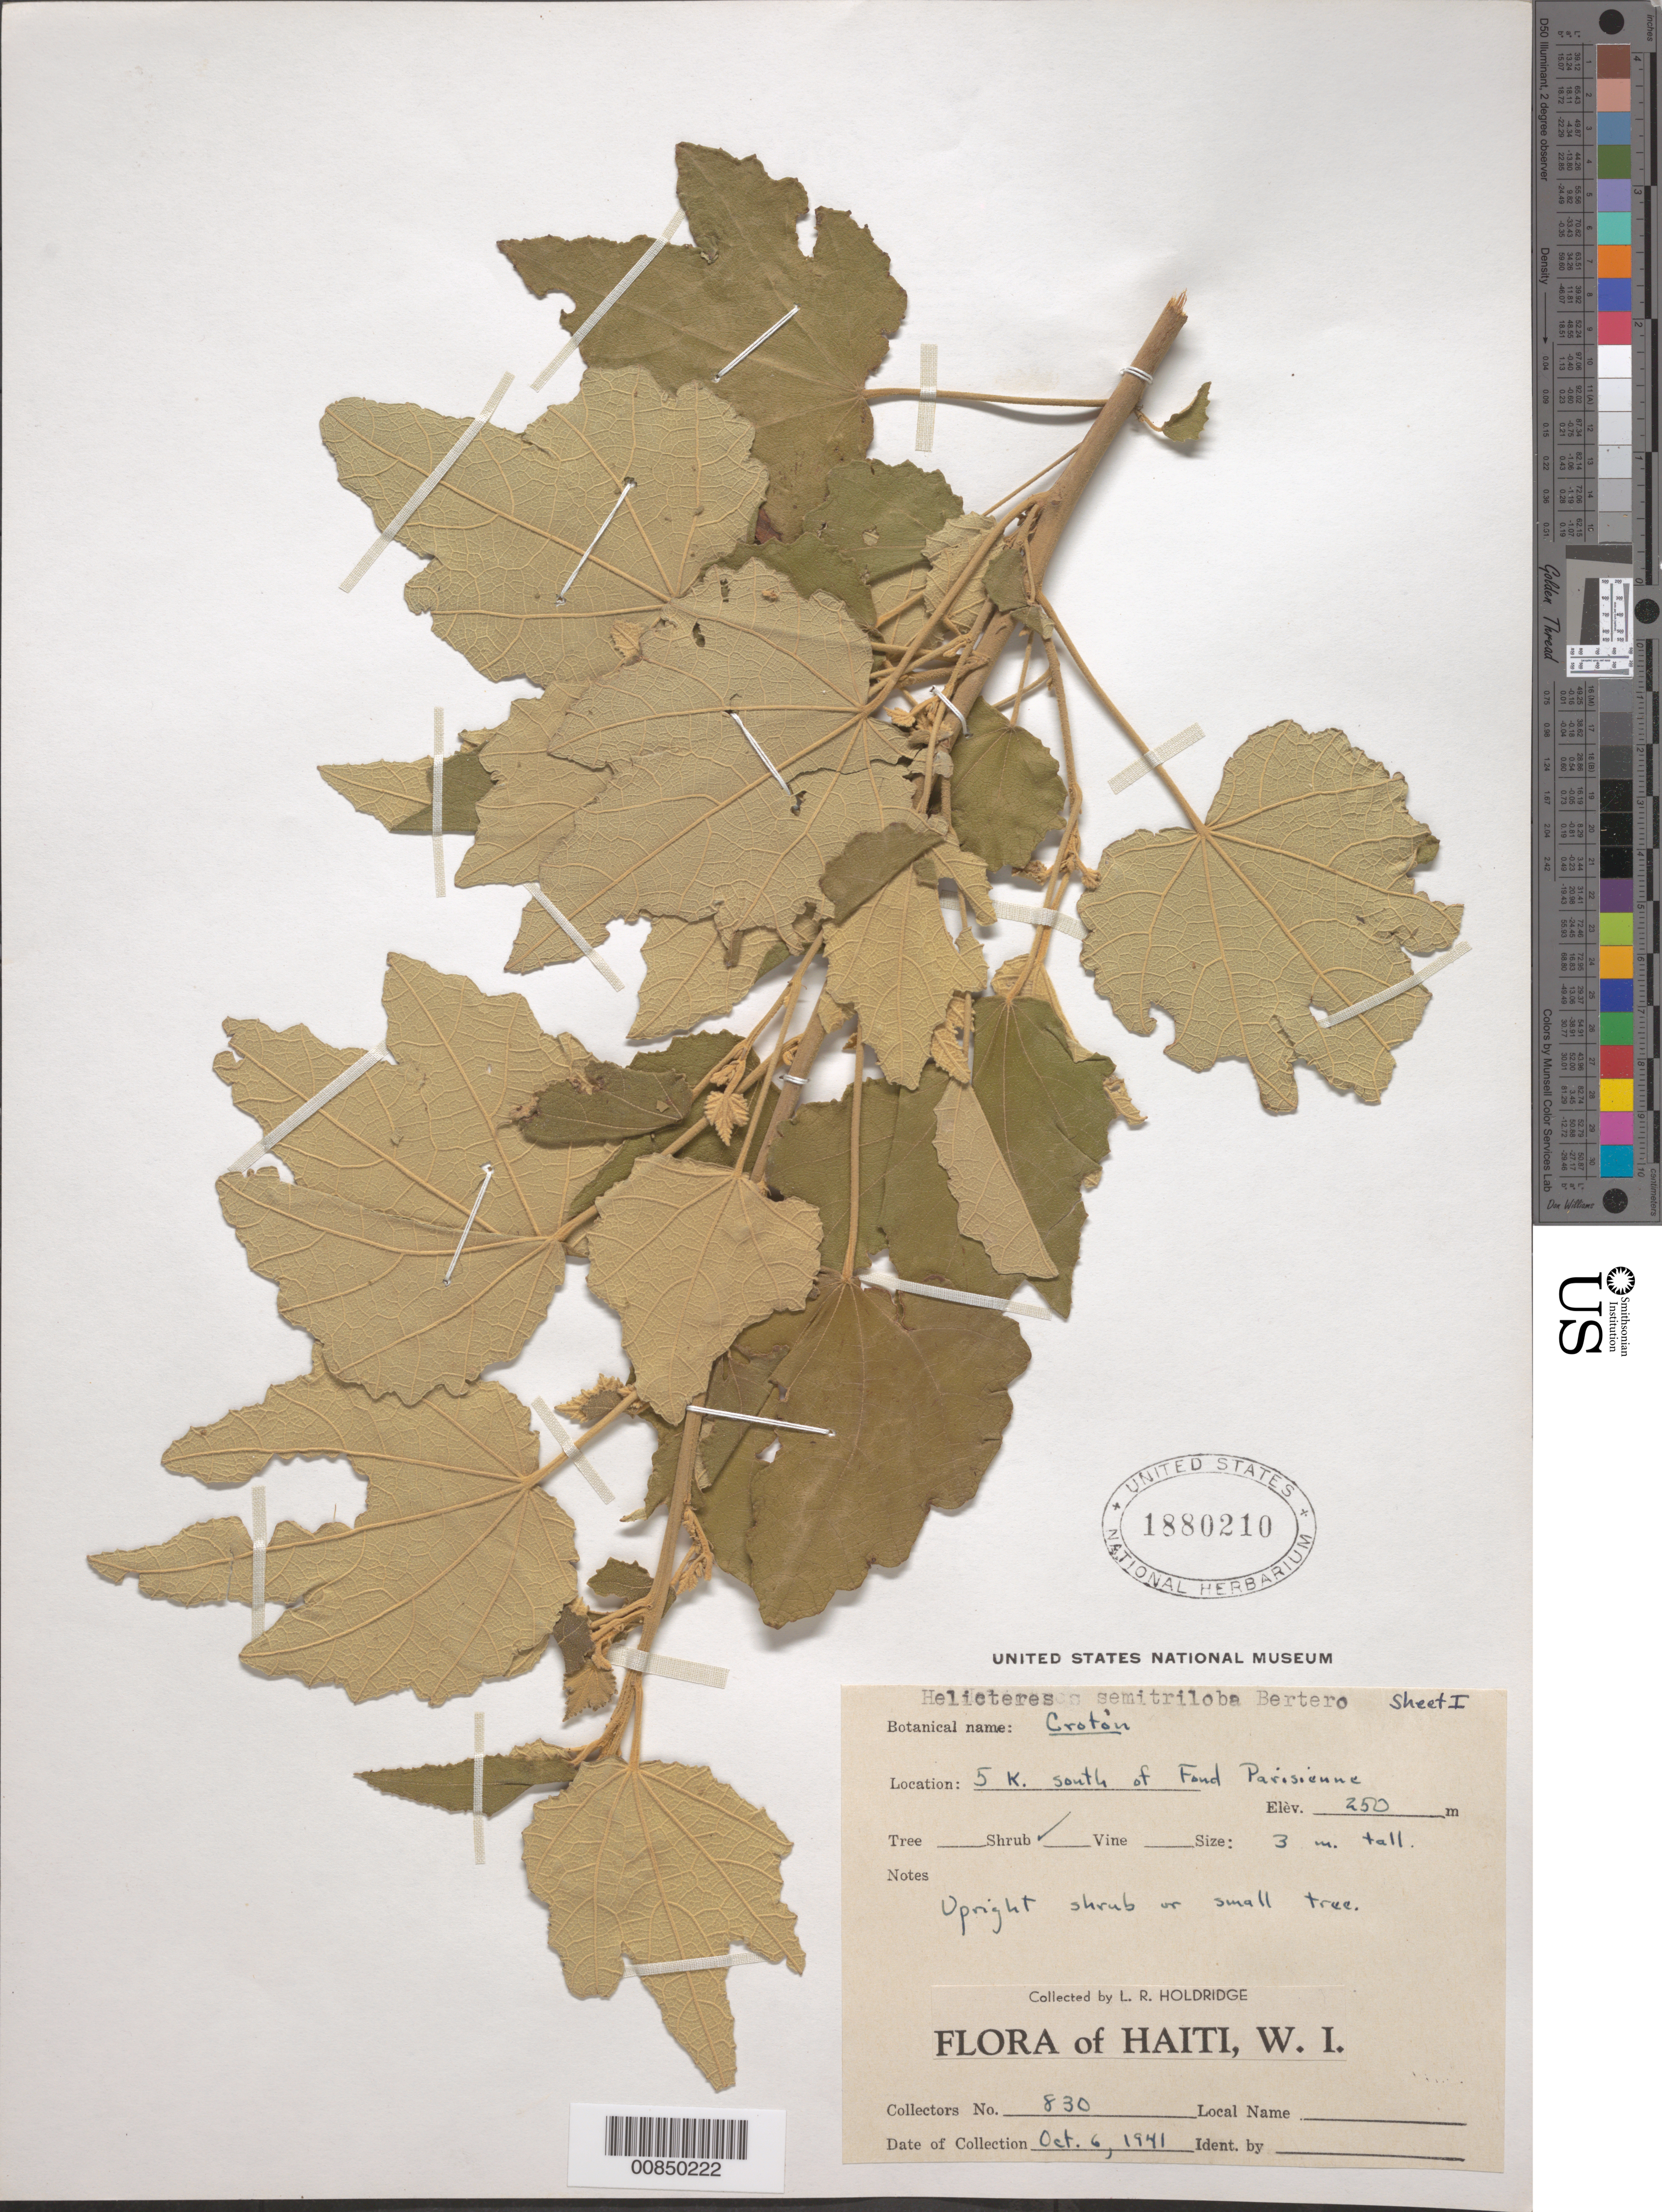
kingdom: Plantae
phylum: Tracheophyta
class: Magnoliopsida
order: Malvales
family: Malvaceae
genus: Helicteres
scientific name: Helicteres semitriloba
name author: Bertero ex DC.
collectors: L. Holdridge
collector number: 830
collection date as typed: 06 Oct 1941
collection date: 1941-10-06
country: Haiti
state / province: Ouest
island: Hispaniola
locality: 5 k. S of Fond Parisien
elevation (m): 250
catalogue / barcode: US 1880210